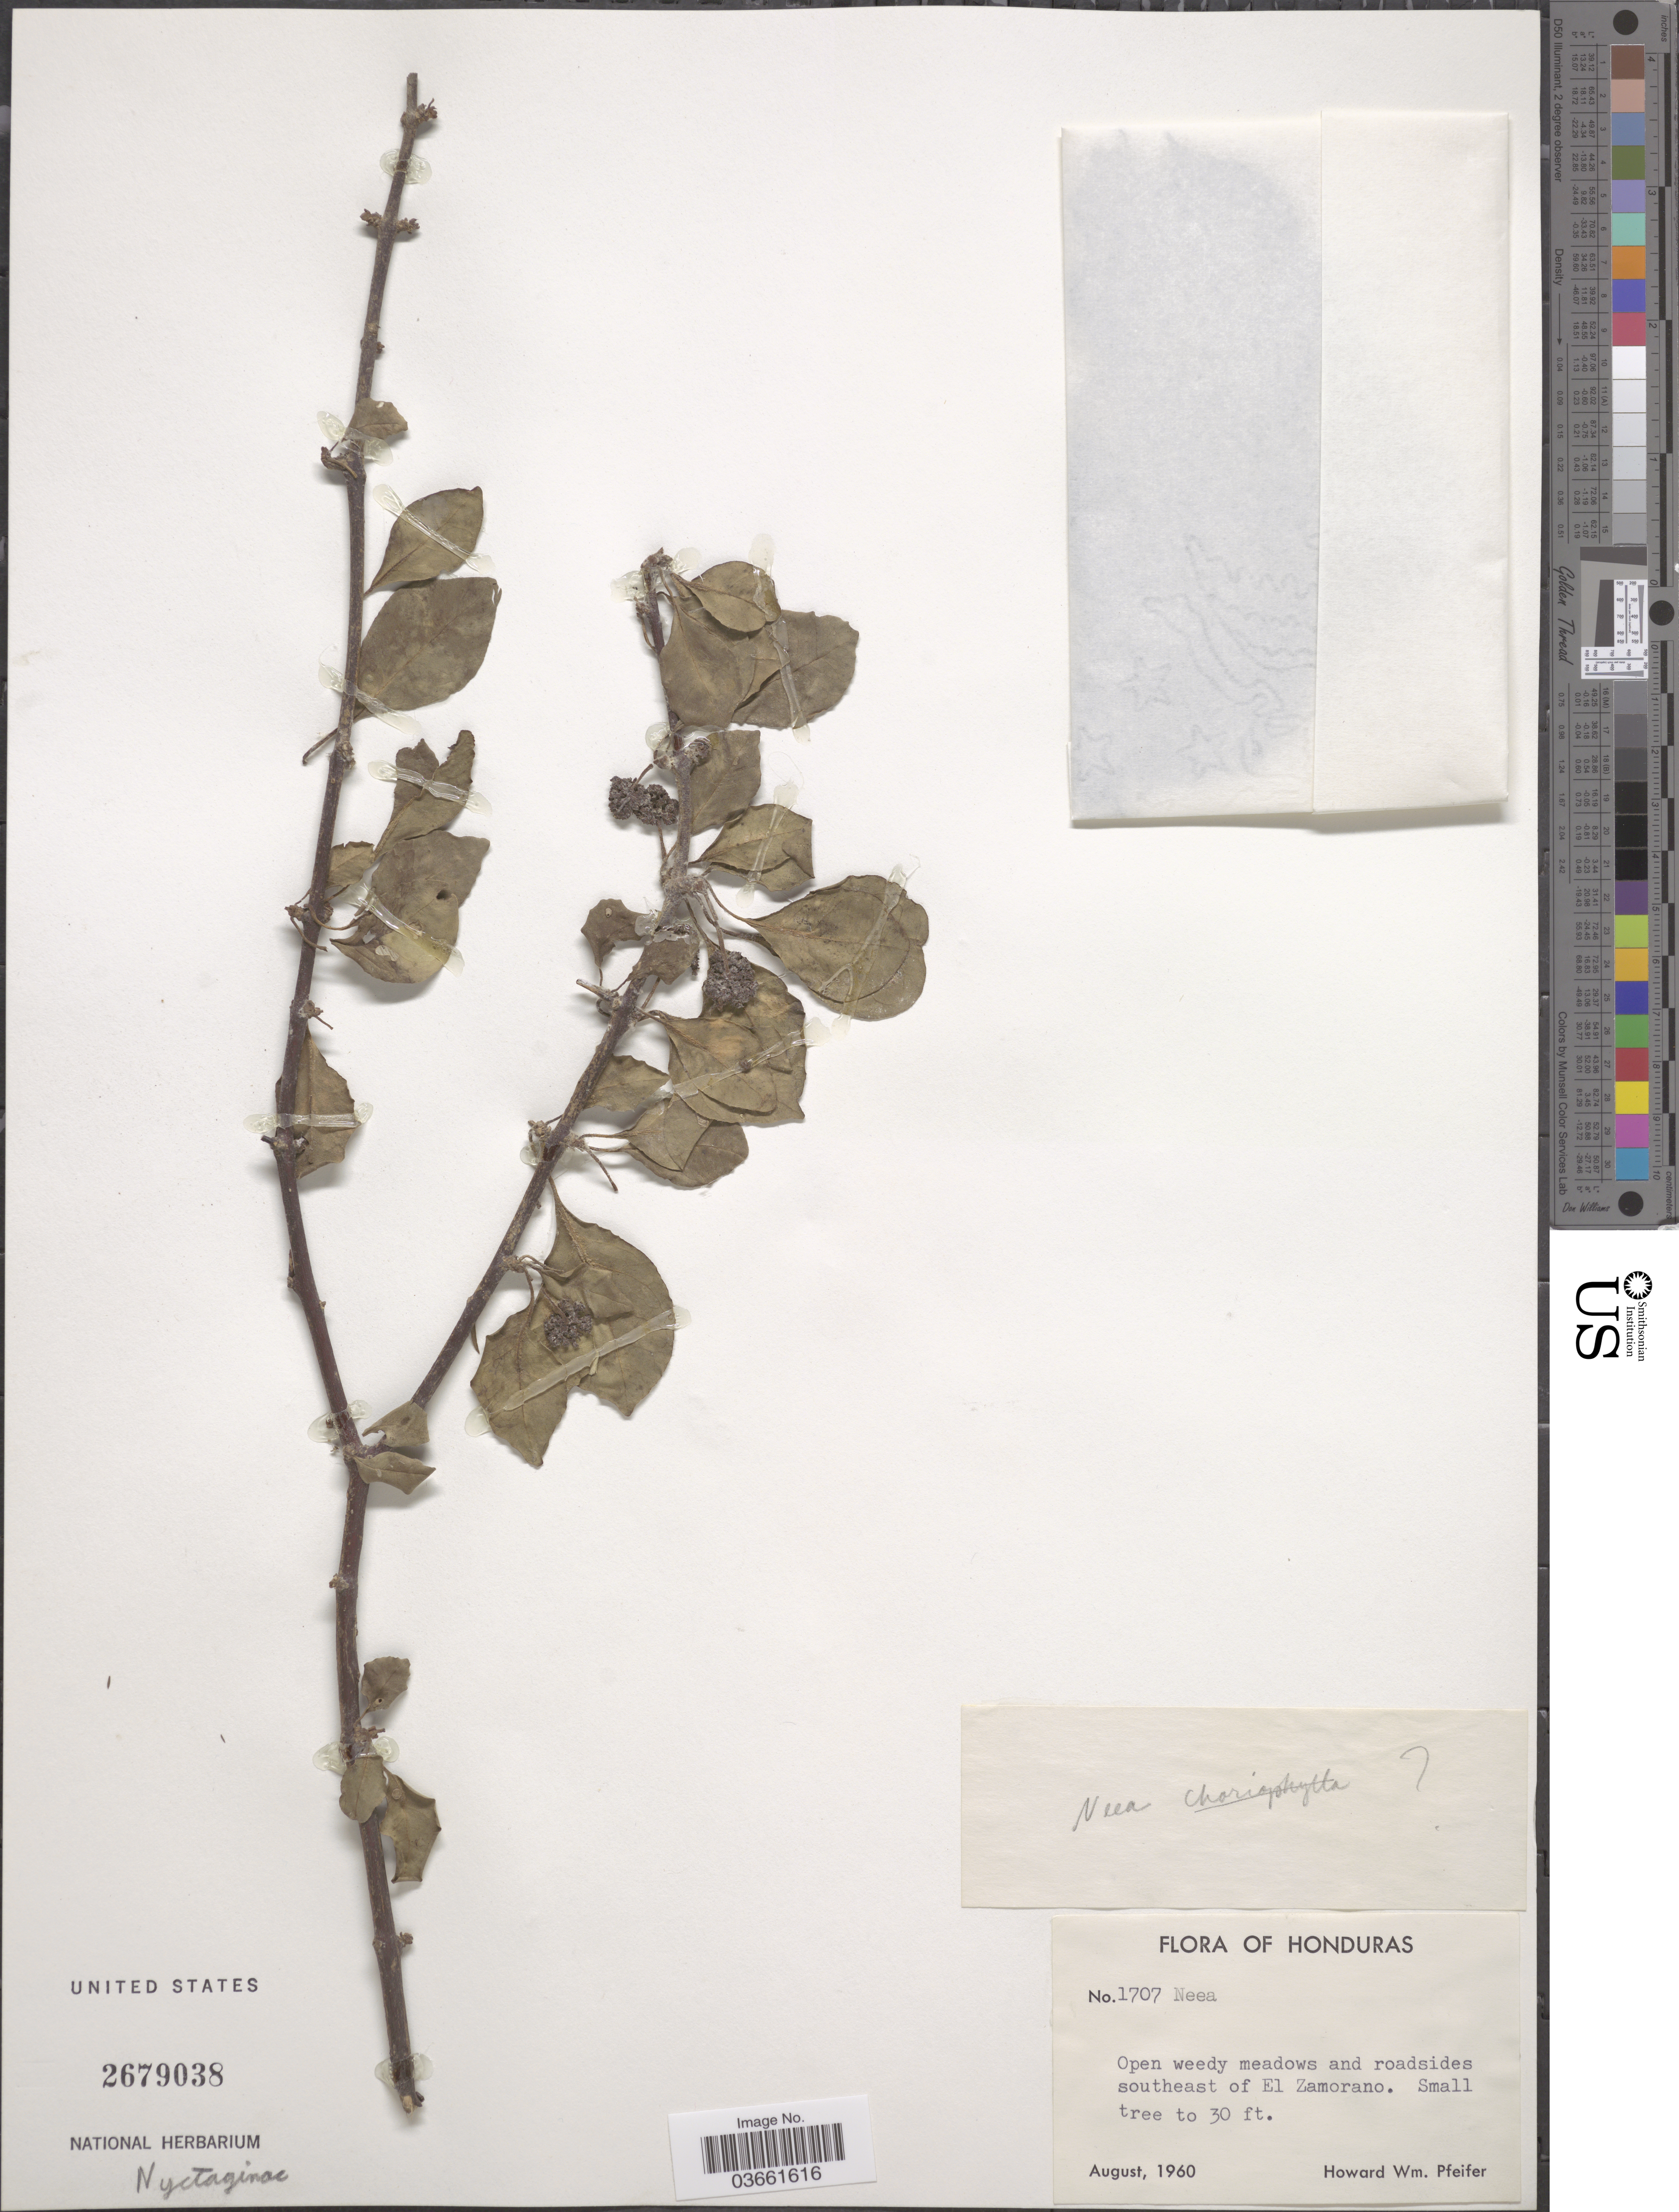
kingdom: Plantae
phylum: Tracheophyta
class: Magnoliopsida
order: Caryophyllales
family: Nyctaginaceae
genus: Neea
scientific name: Neea sp.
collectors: H. W. Pfeifer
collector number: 1707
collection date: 1960-08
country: Honduras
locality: Open weedy meadows and roadsides southeast of El Zamorano.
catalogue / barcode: US 2679038